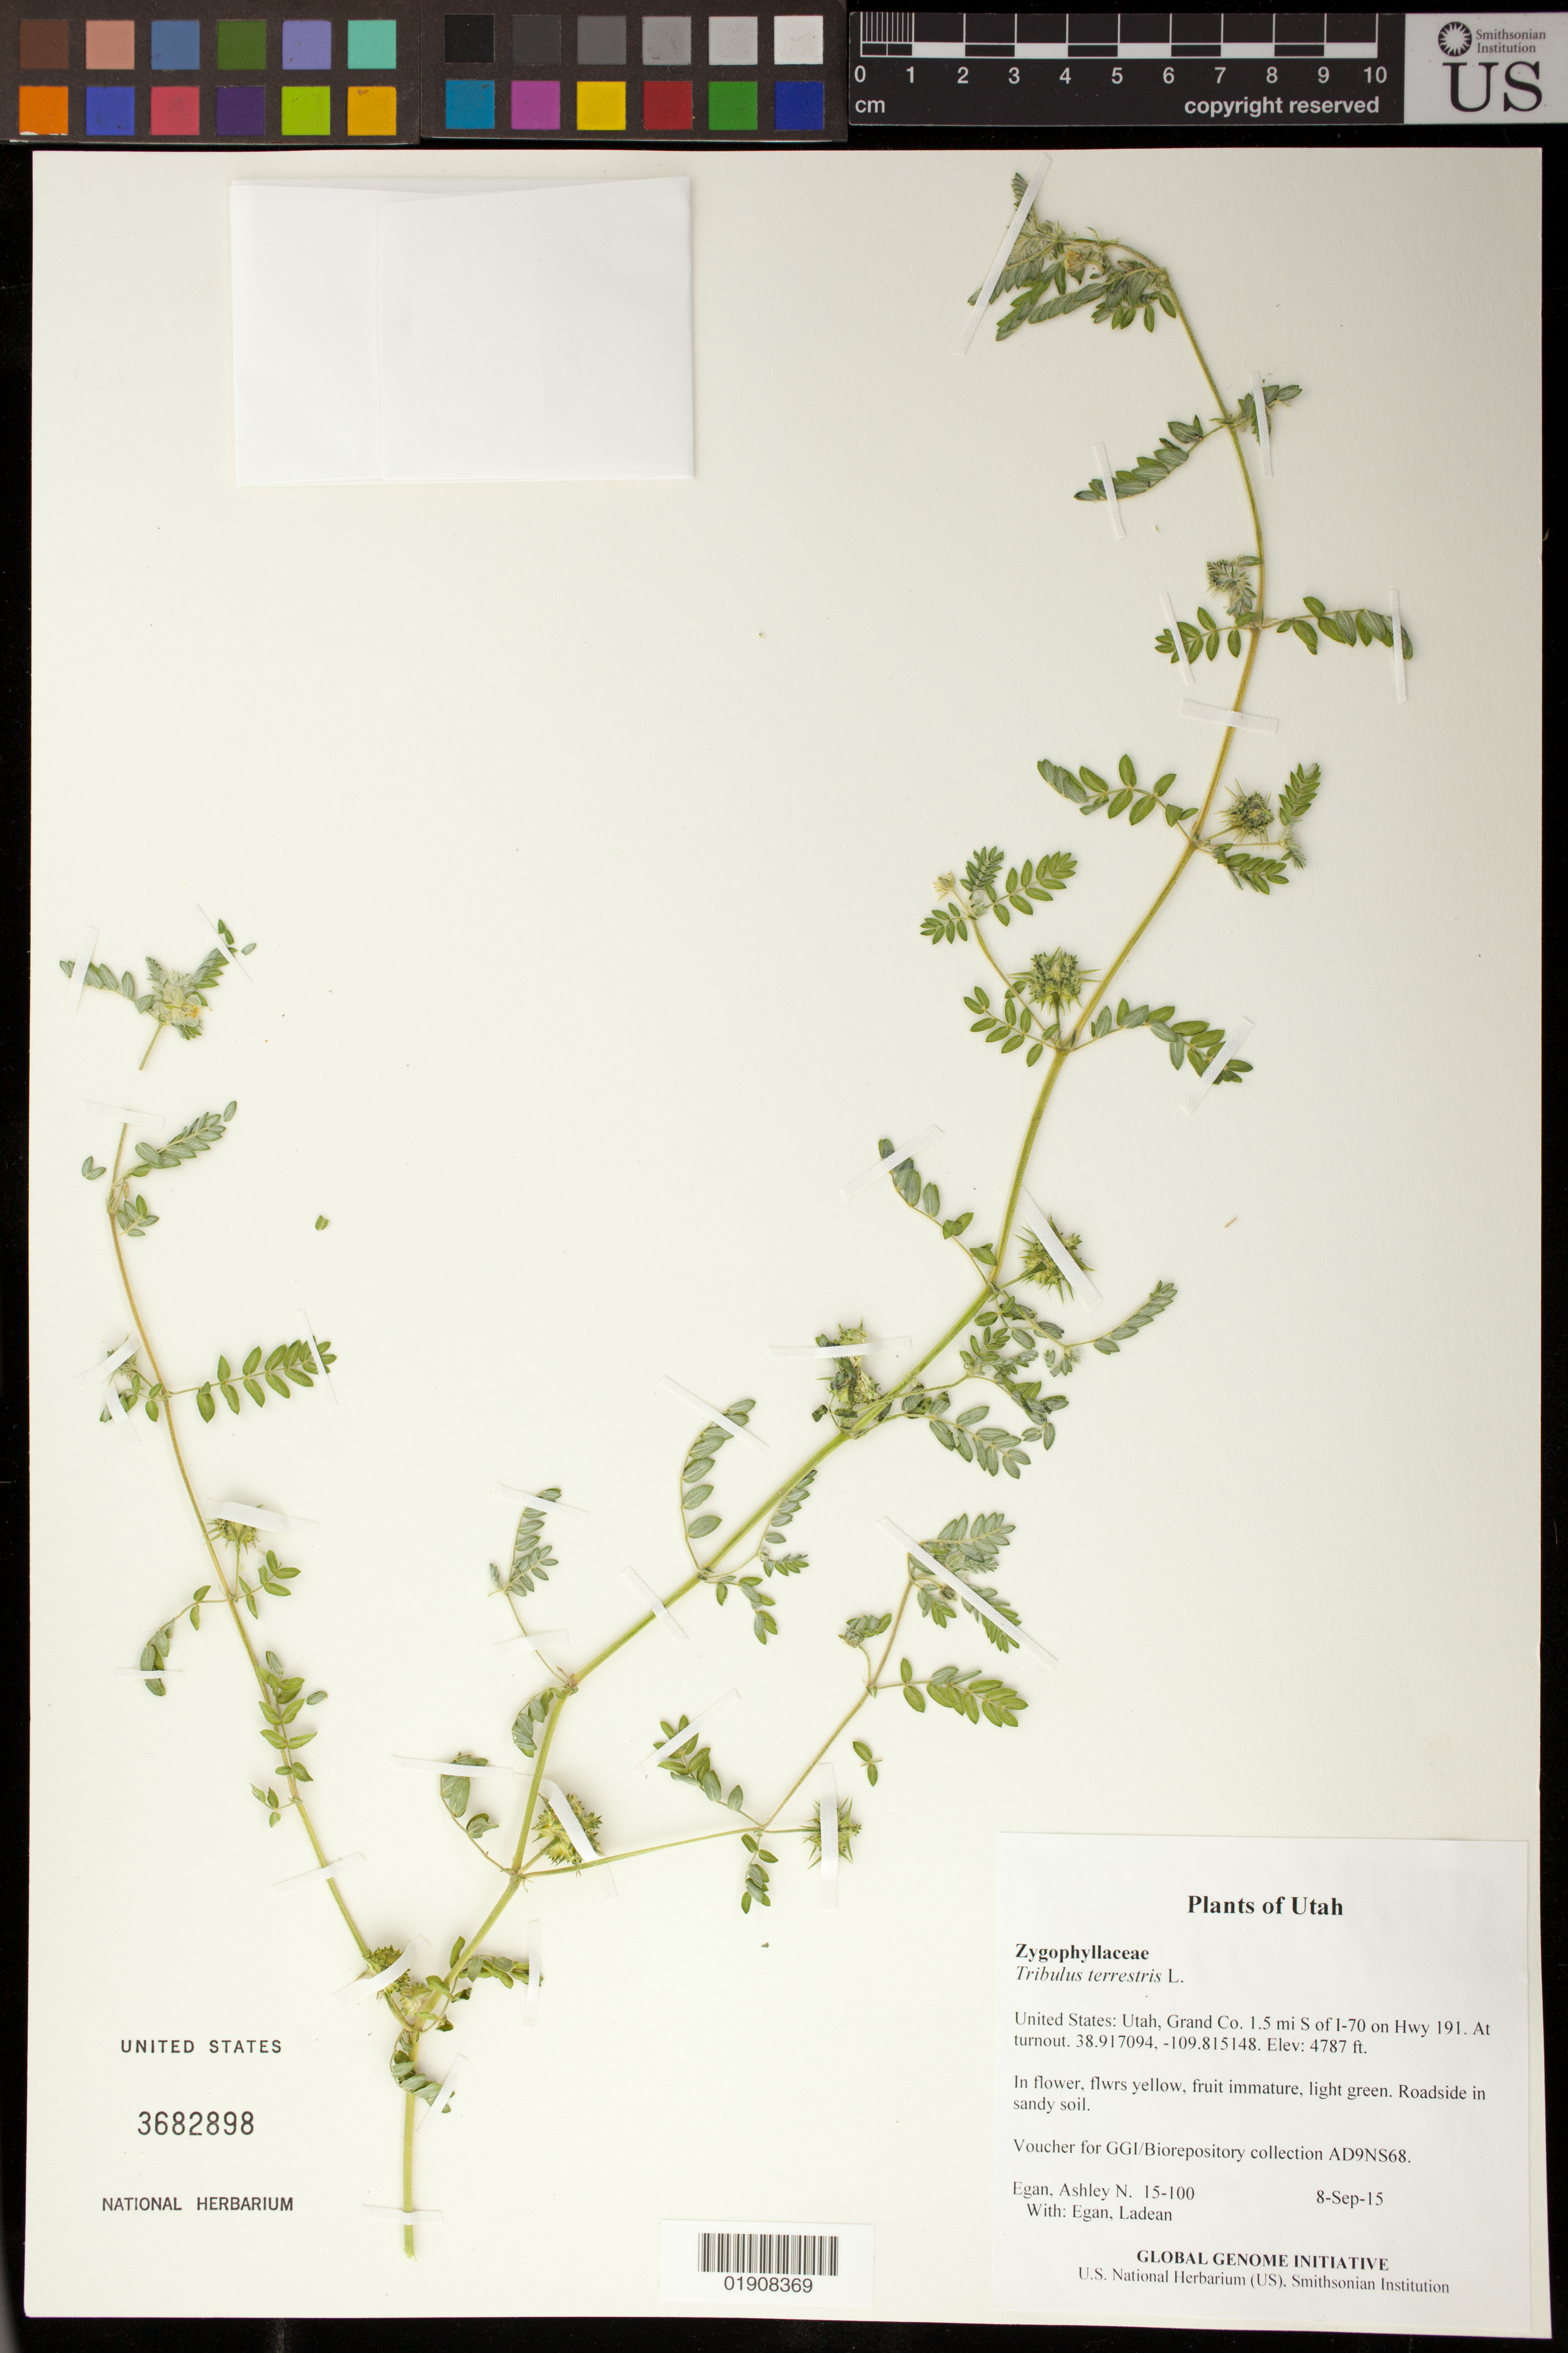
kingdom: Plantae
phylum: Tracheophyta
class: Magnoliopsida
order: Zygophyllales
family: Zygophyllaceae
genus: Tribulus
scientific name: Tribulus terrestris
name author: L.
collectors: A. N. Egan & L. Egan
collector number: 15-100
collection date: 2015-09-08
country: United States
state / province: Utah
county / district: Grand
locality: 1.5 mi S of I-70 on Hwy 191. At turnout.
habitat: Roadside in sandy soil.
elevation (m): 1459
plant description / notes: Goathead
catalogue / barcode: US 3682898